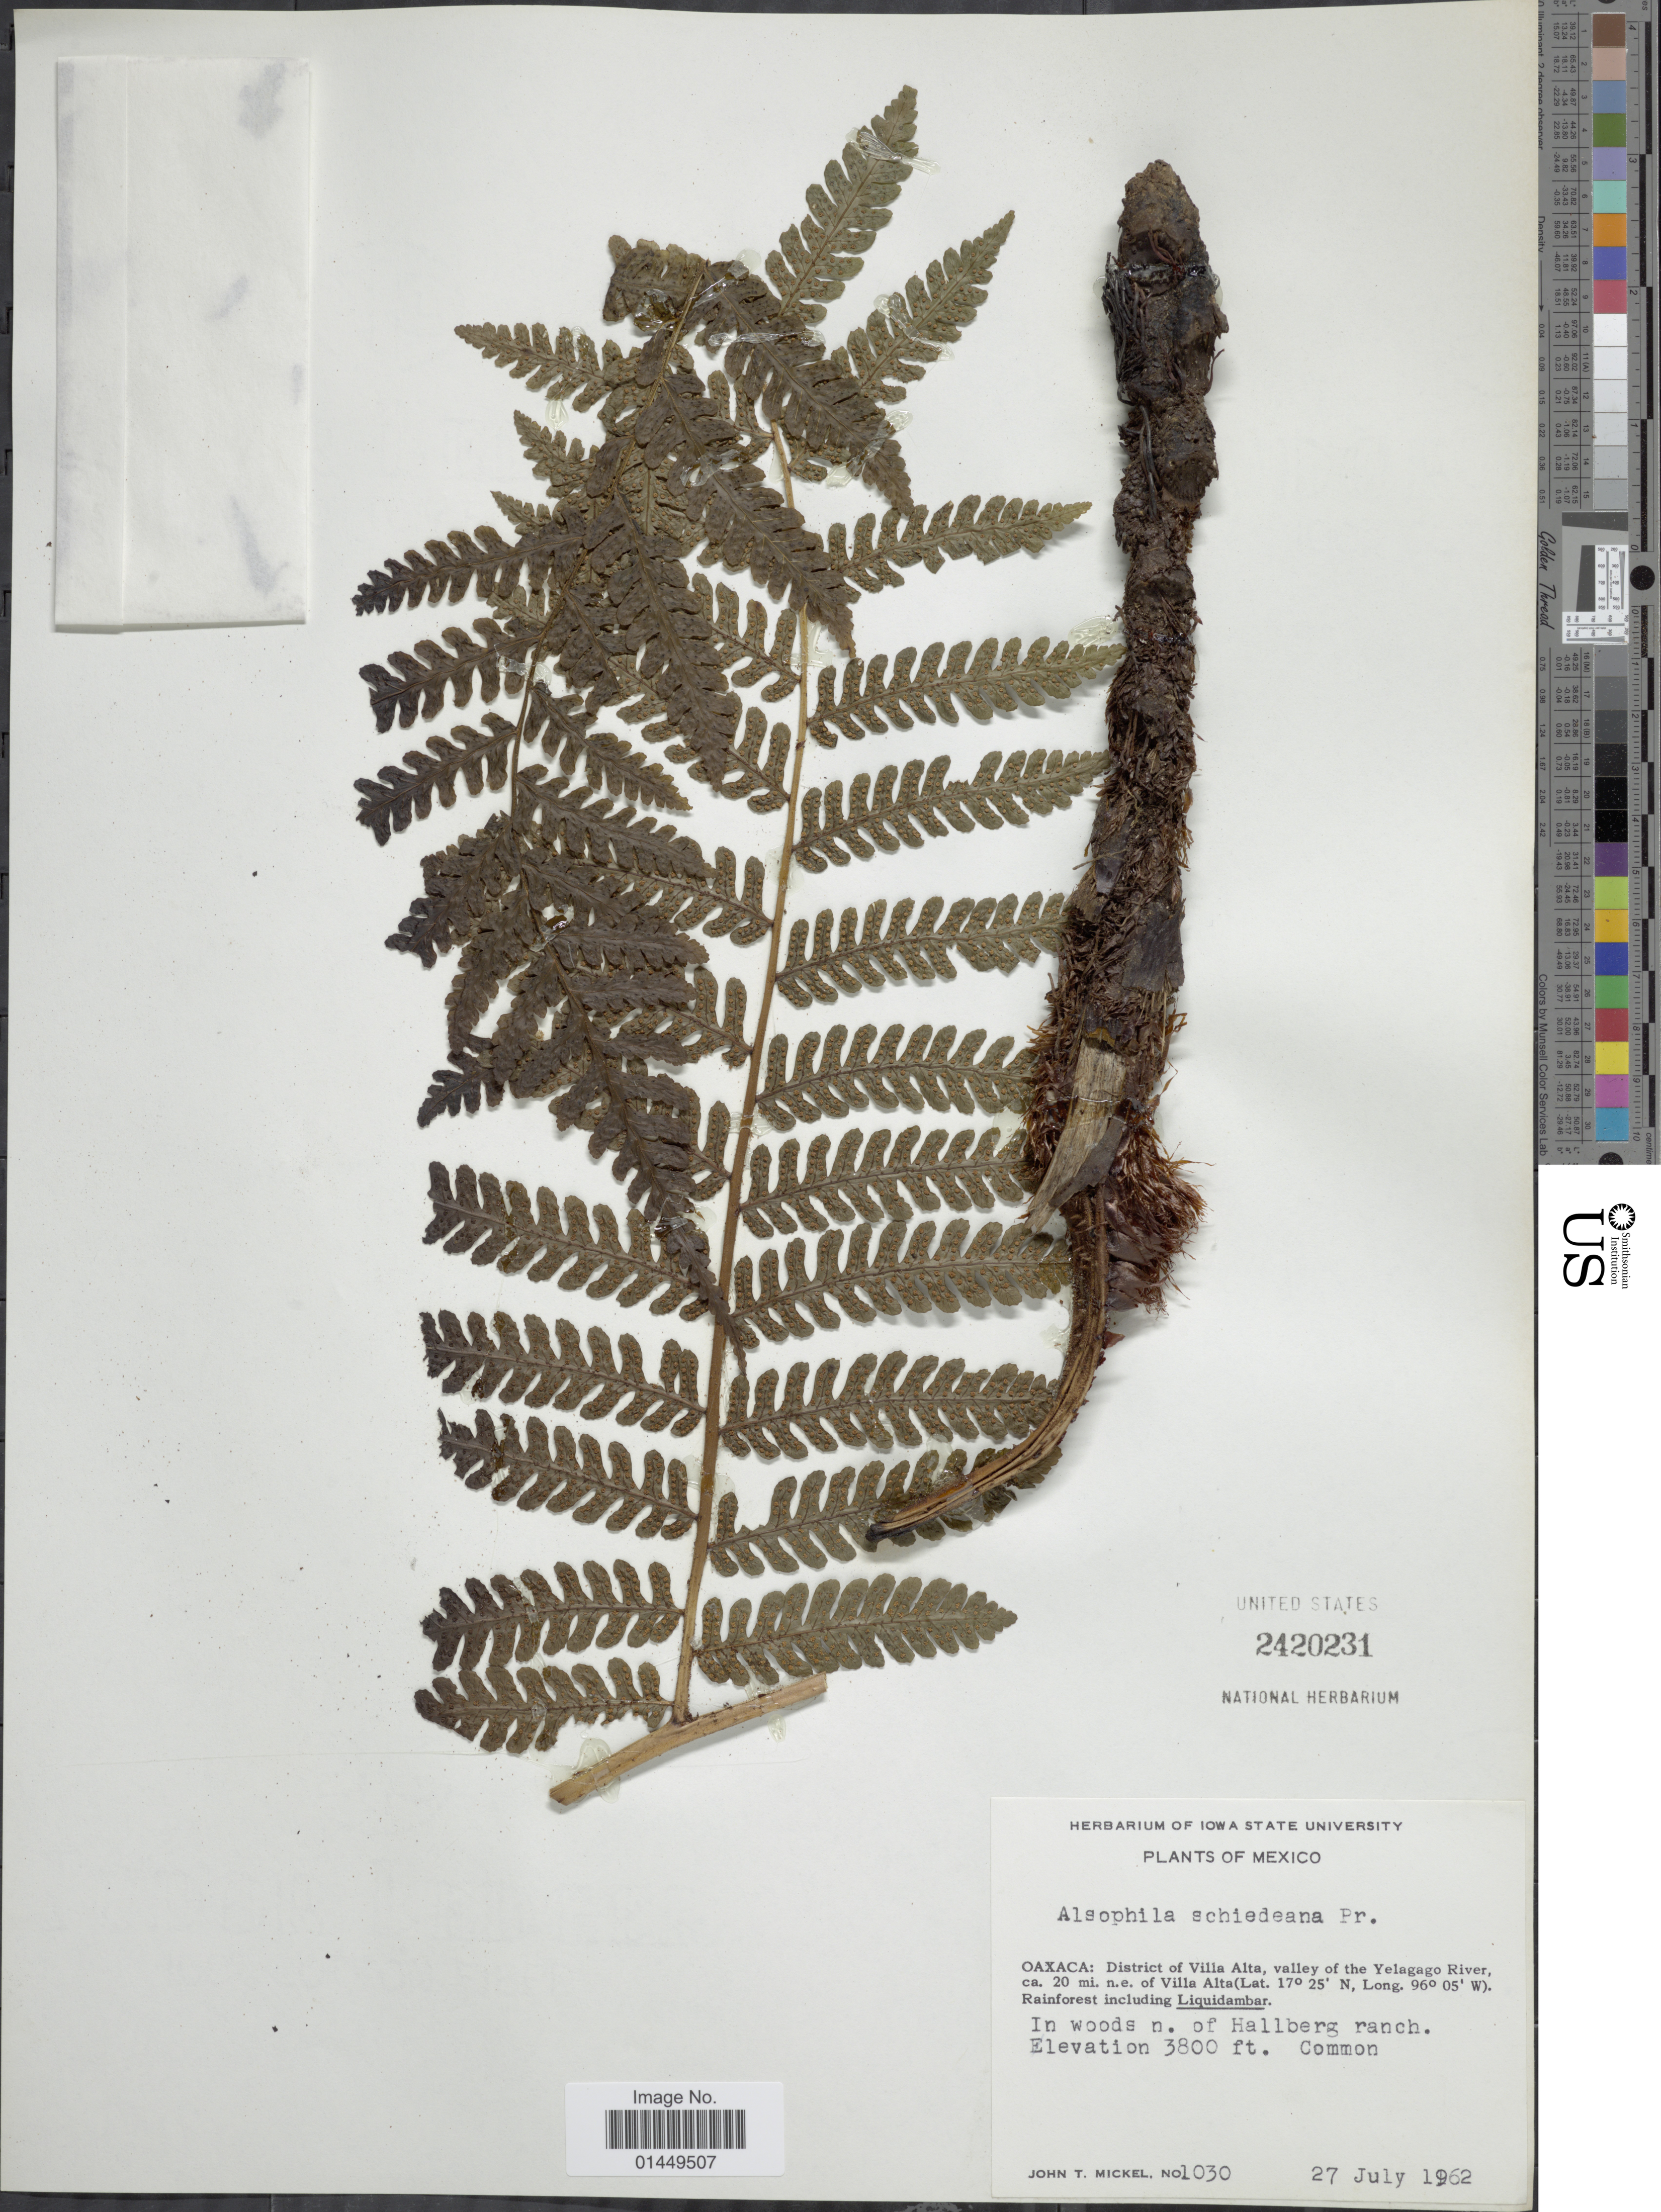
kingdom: Plantae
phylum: Tracheophyta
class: Polypodiopsida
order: Cyatheales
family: Cyatheaceae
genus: Cyathea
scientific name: Cyathea schiedeana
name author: (C. Presl) Domin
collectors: J. T. Mickel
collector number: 1030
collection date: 1962-07-27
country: Mexico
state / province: Oaxaca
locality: Oaxaca: District of Villa Alta, valley of the Yelagago River, 20 mi. n.e. of Villa Alta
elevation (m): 1158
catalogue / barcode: US 2420231